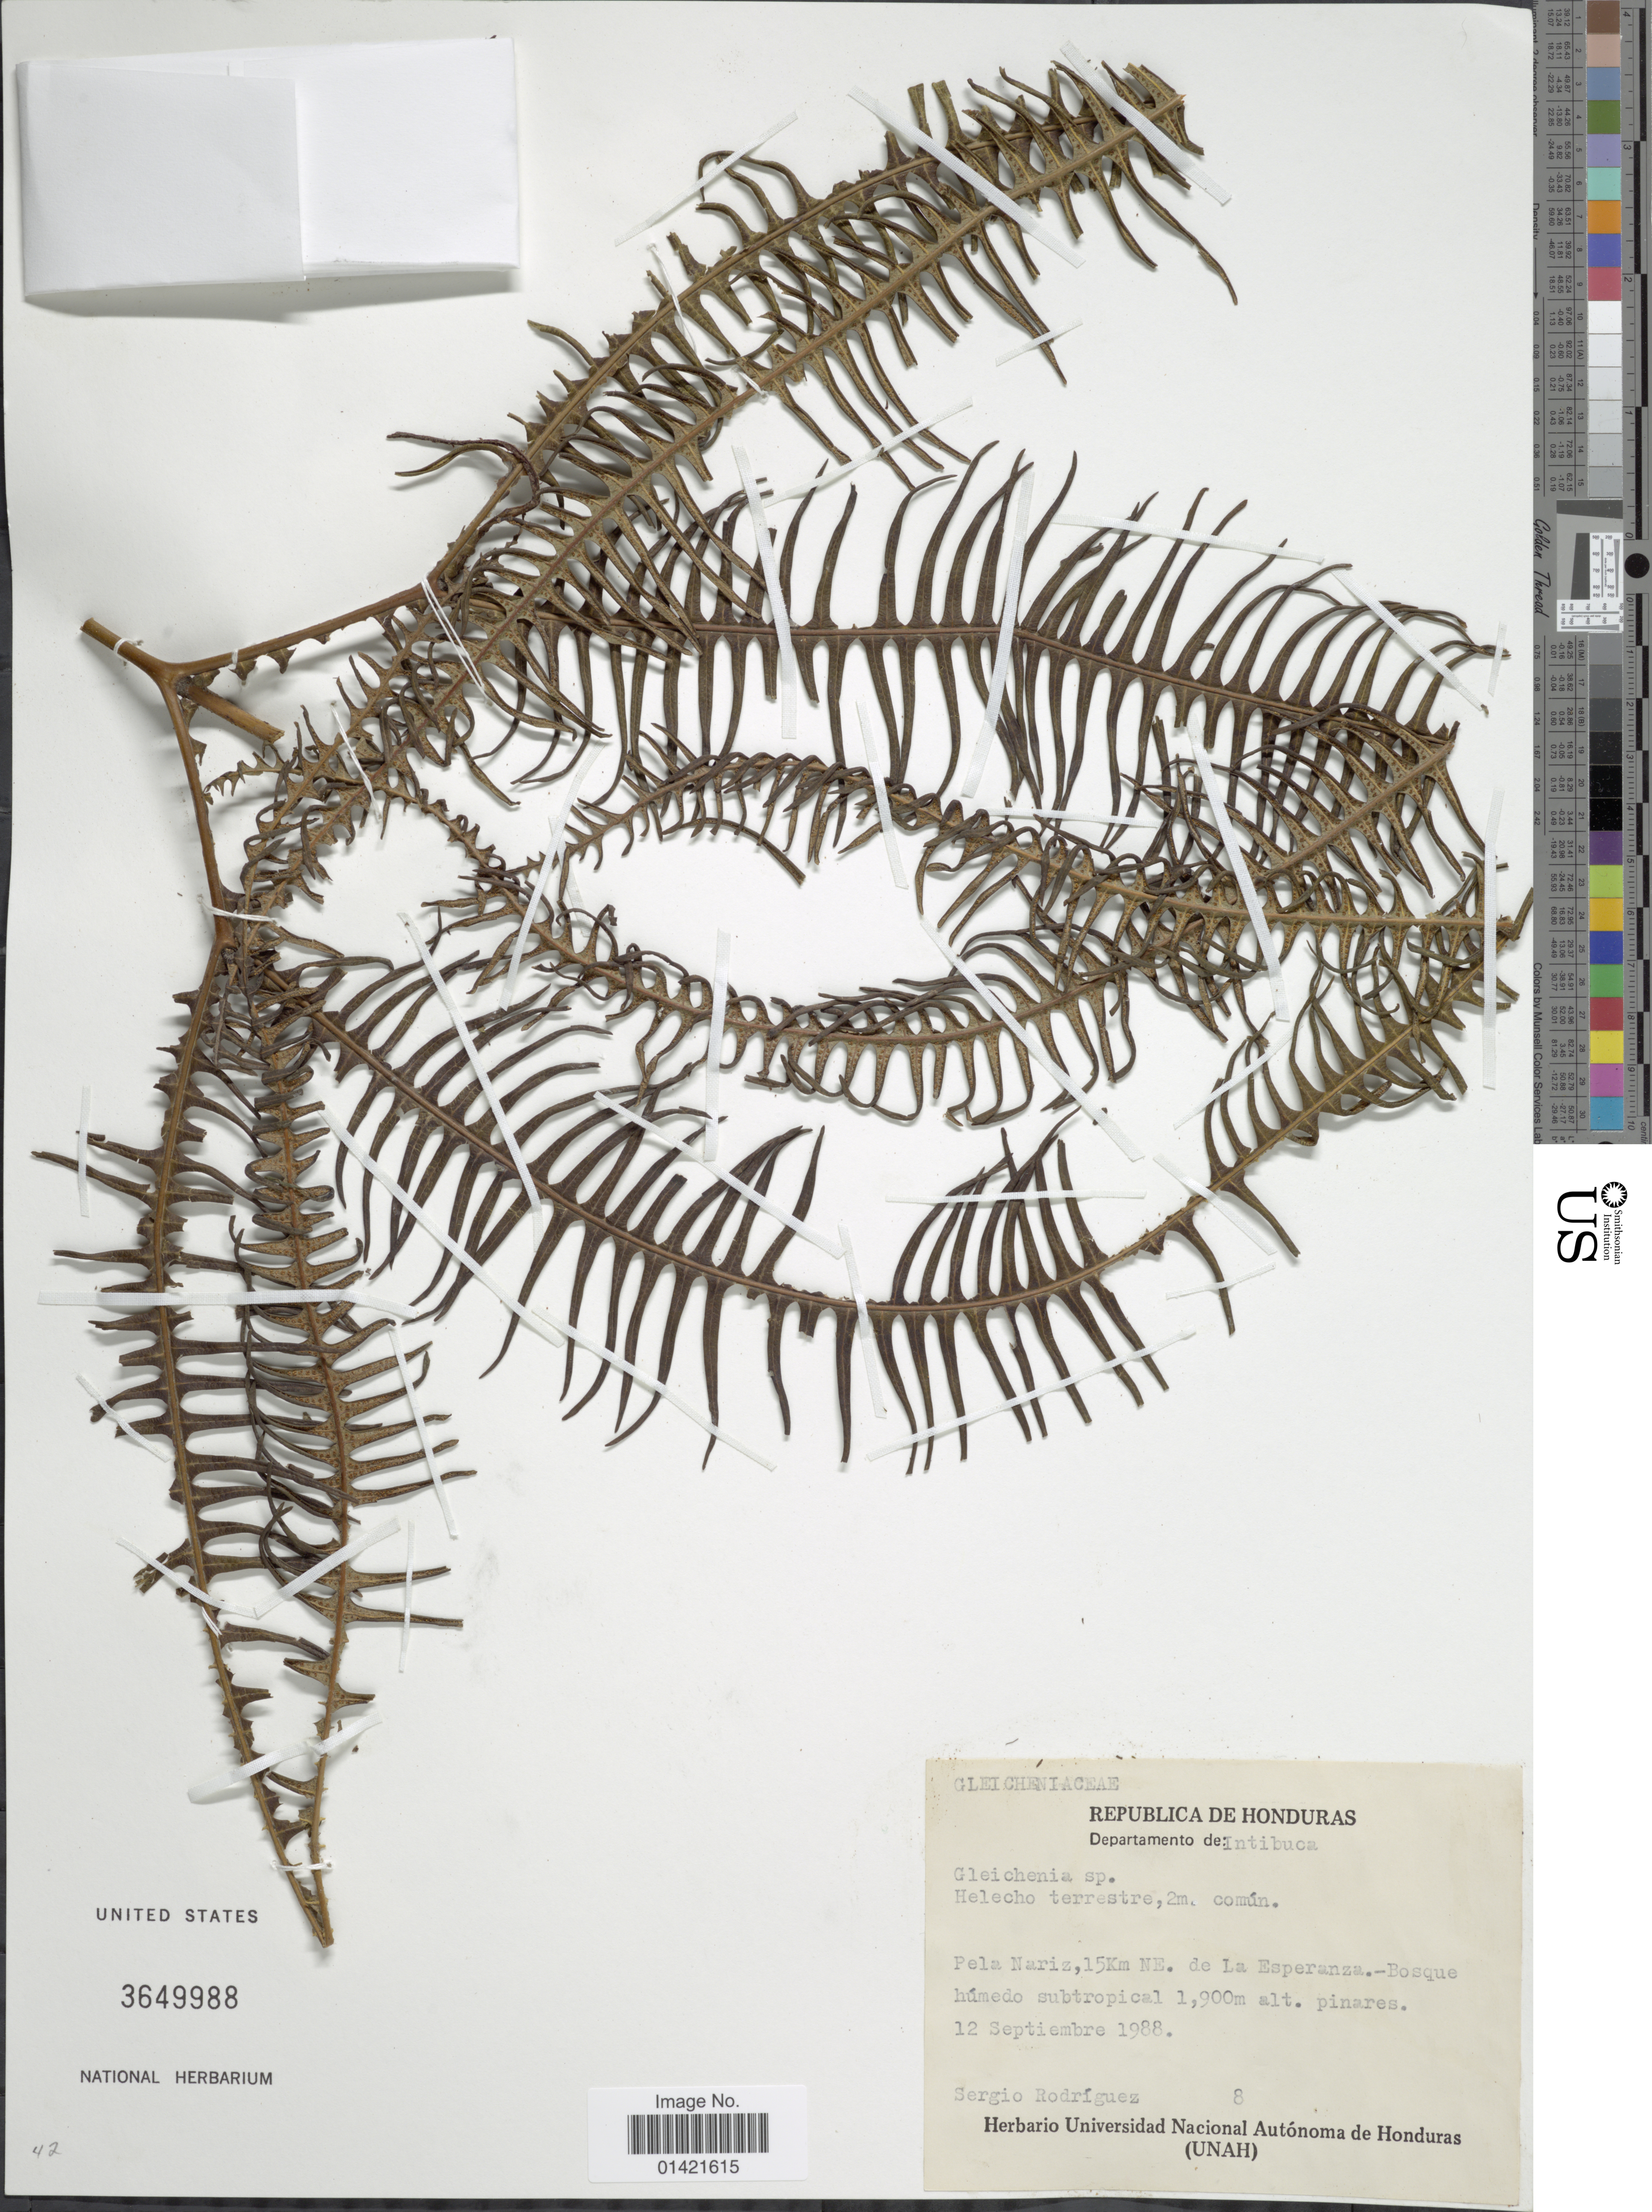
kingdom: Plantae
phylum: Tracheophyta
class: Polypodiopsida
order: Gleicheniales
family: Gleicheniaceae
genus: Sticherus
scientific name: Sticherus ferrugineus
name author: (Desv.) J. Gonzales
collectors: S. Rodriguez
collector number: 8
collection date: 1988-09-12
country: Honduras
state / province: Intibuca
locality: Republica de Honduras. Departamento de Intibuca. Pela Nariz, 15 Km NE. de la Esperanza.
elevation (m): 1900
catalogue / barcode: US 3649988